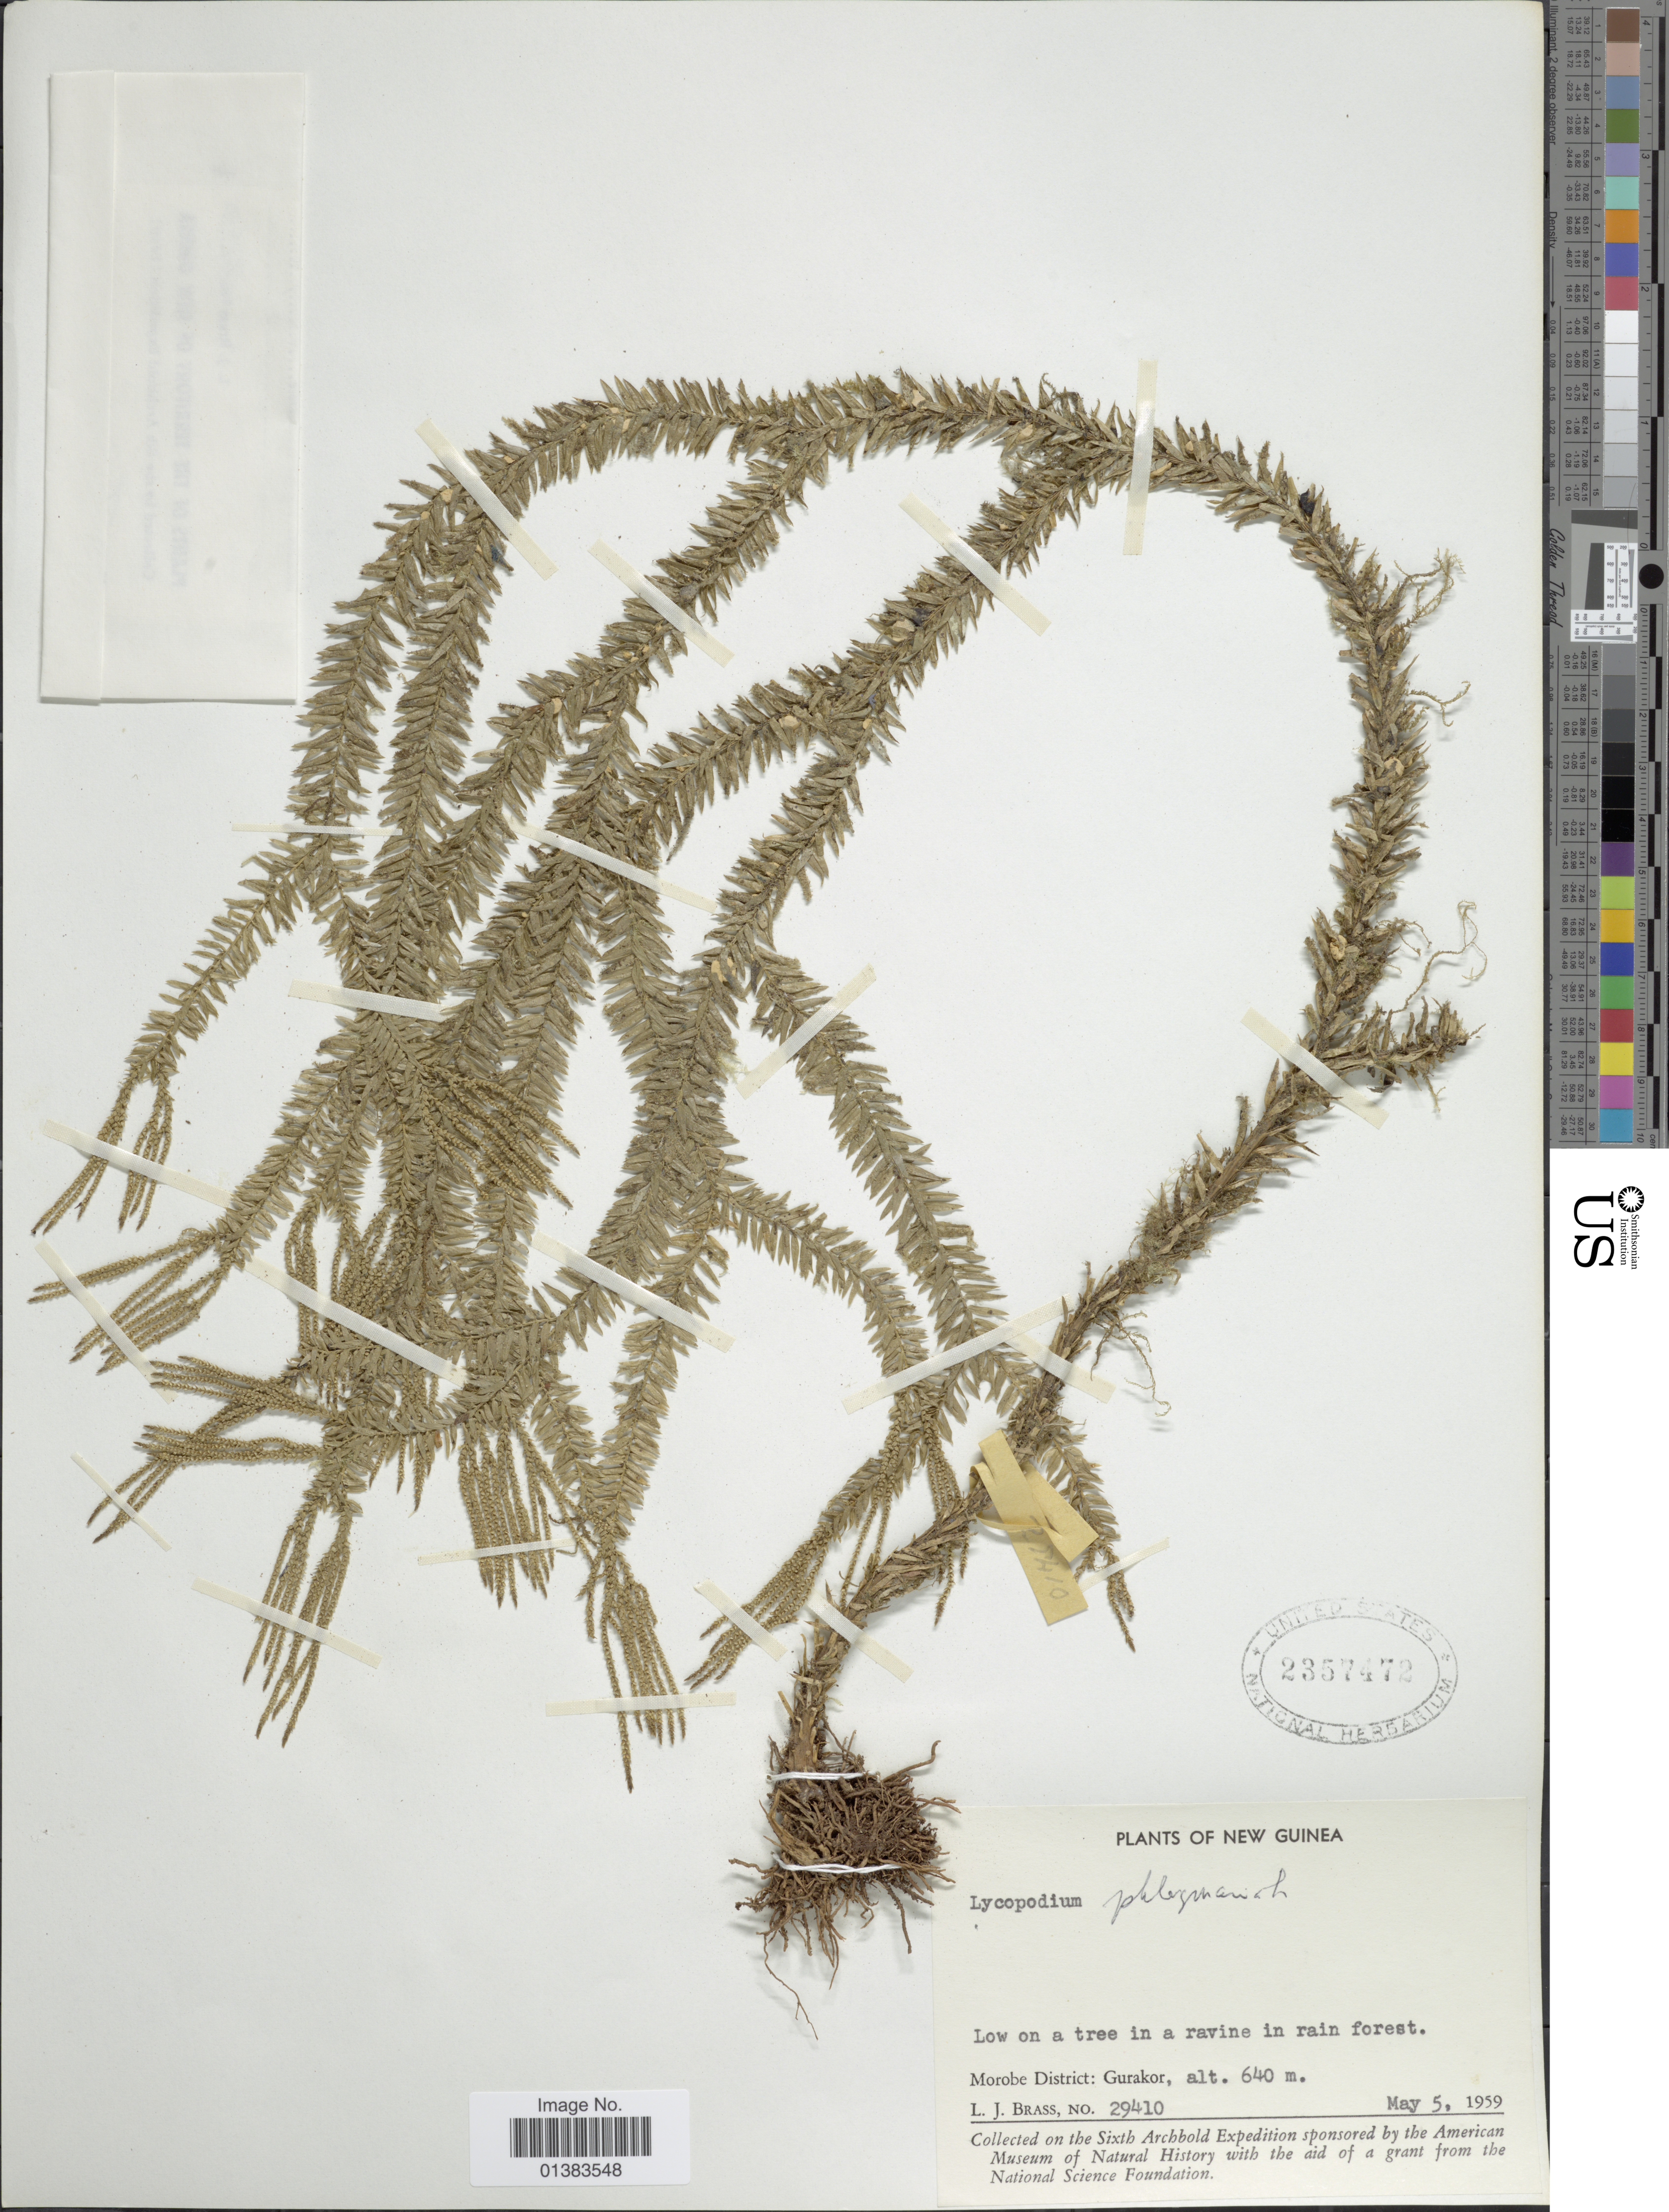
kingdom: Plantae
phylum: Tracheophyta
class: Lycopodiopsida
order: Lycopodiales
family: Lycopodiaceae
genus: Phlegmariurus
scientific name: Phlegmariurus ledermannii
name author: (Herter) A. R. Field & Bostock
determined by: Field, A. R.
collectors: L. J. Brass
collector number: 29410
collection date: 1959-05-05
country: Papua New Guinea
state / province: Morobe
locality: Gurakor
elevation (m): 640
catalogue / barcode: US 2357472